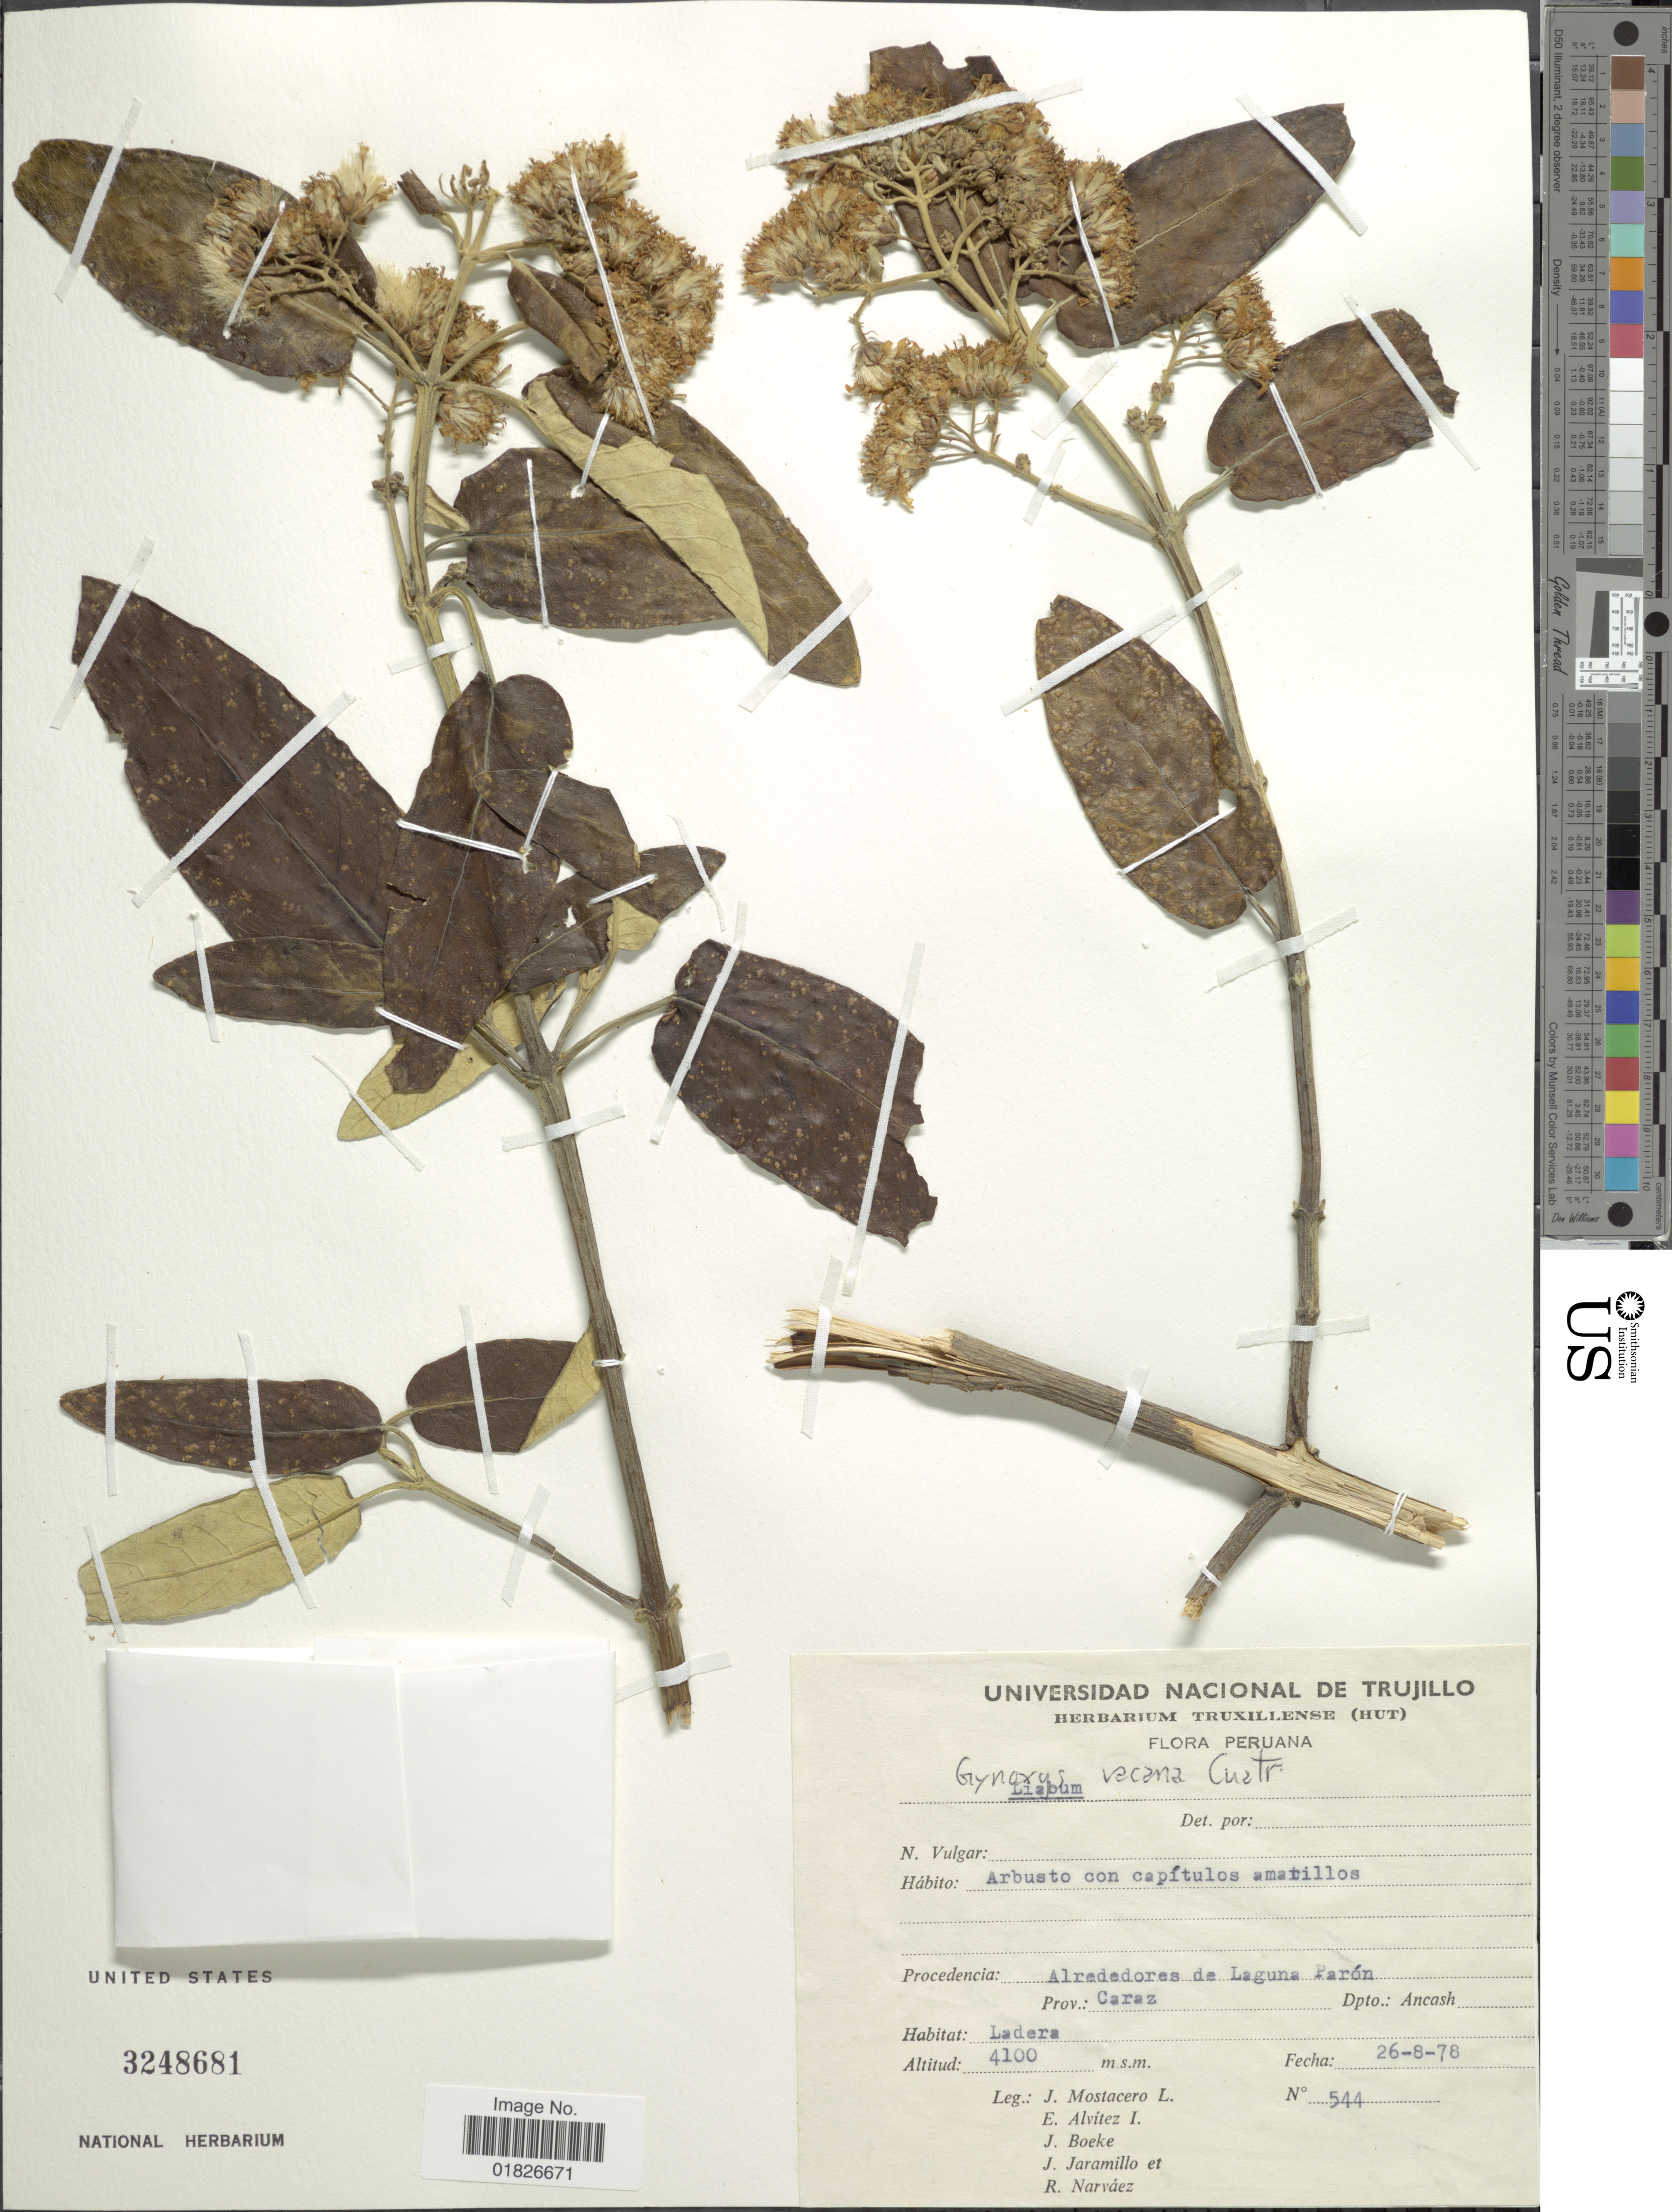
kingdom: Plantae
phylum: Tracheophyta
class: Magnoliopsida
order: Asterales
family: Asteraceae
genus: Gynoxys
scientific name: Gynoxys vacana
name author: Cuatrec.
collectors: J. Mostacero L., E. Alvitez I., J. D. Boeke, J. Jaramillo & R. Narváez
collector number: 544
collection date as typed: Transcribed d/m/y: 26/8/78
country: Peru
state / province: Ancash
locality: Alrededores de Laguna Paron, Prov. Caraz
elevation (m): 4100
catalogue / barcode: US 3248681